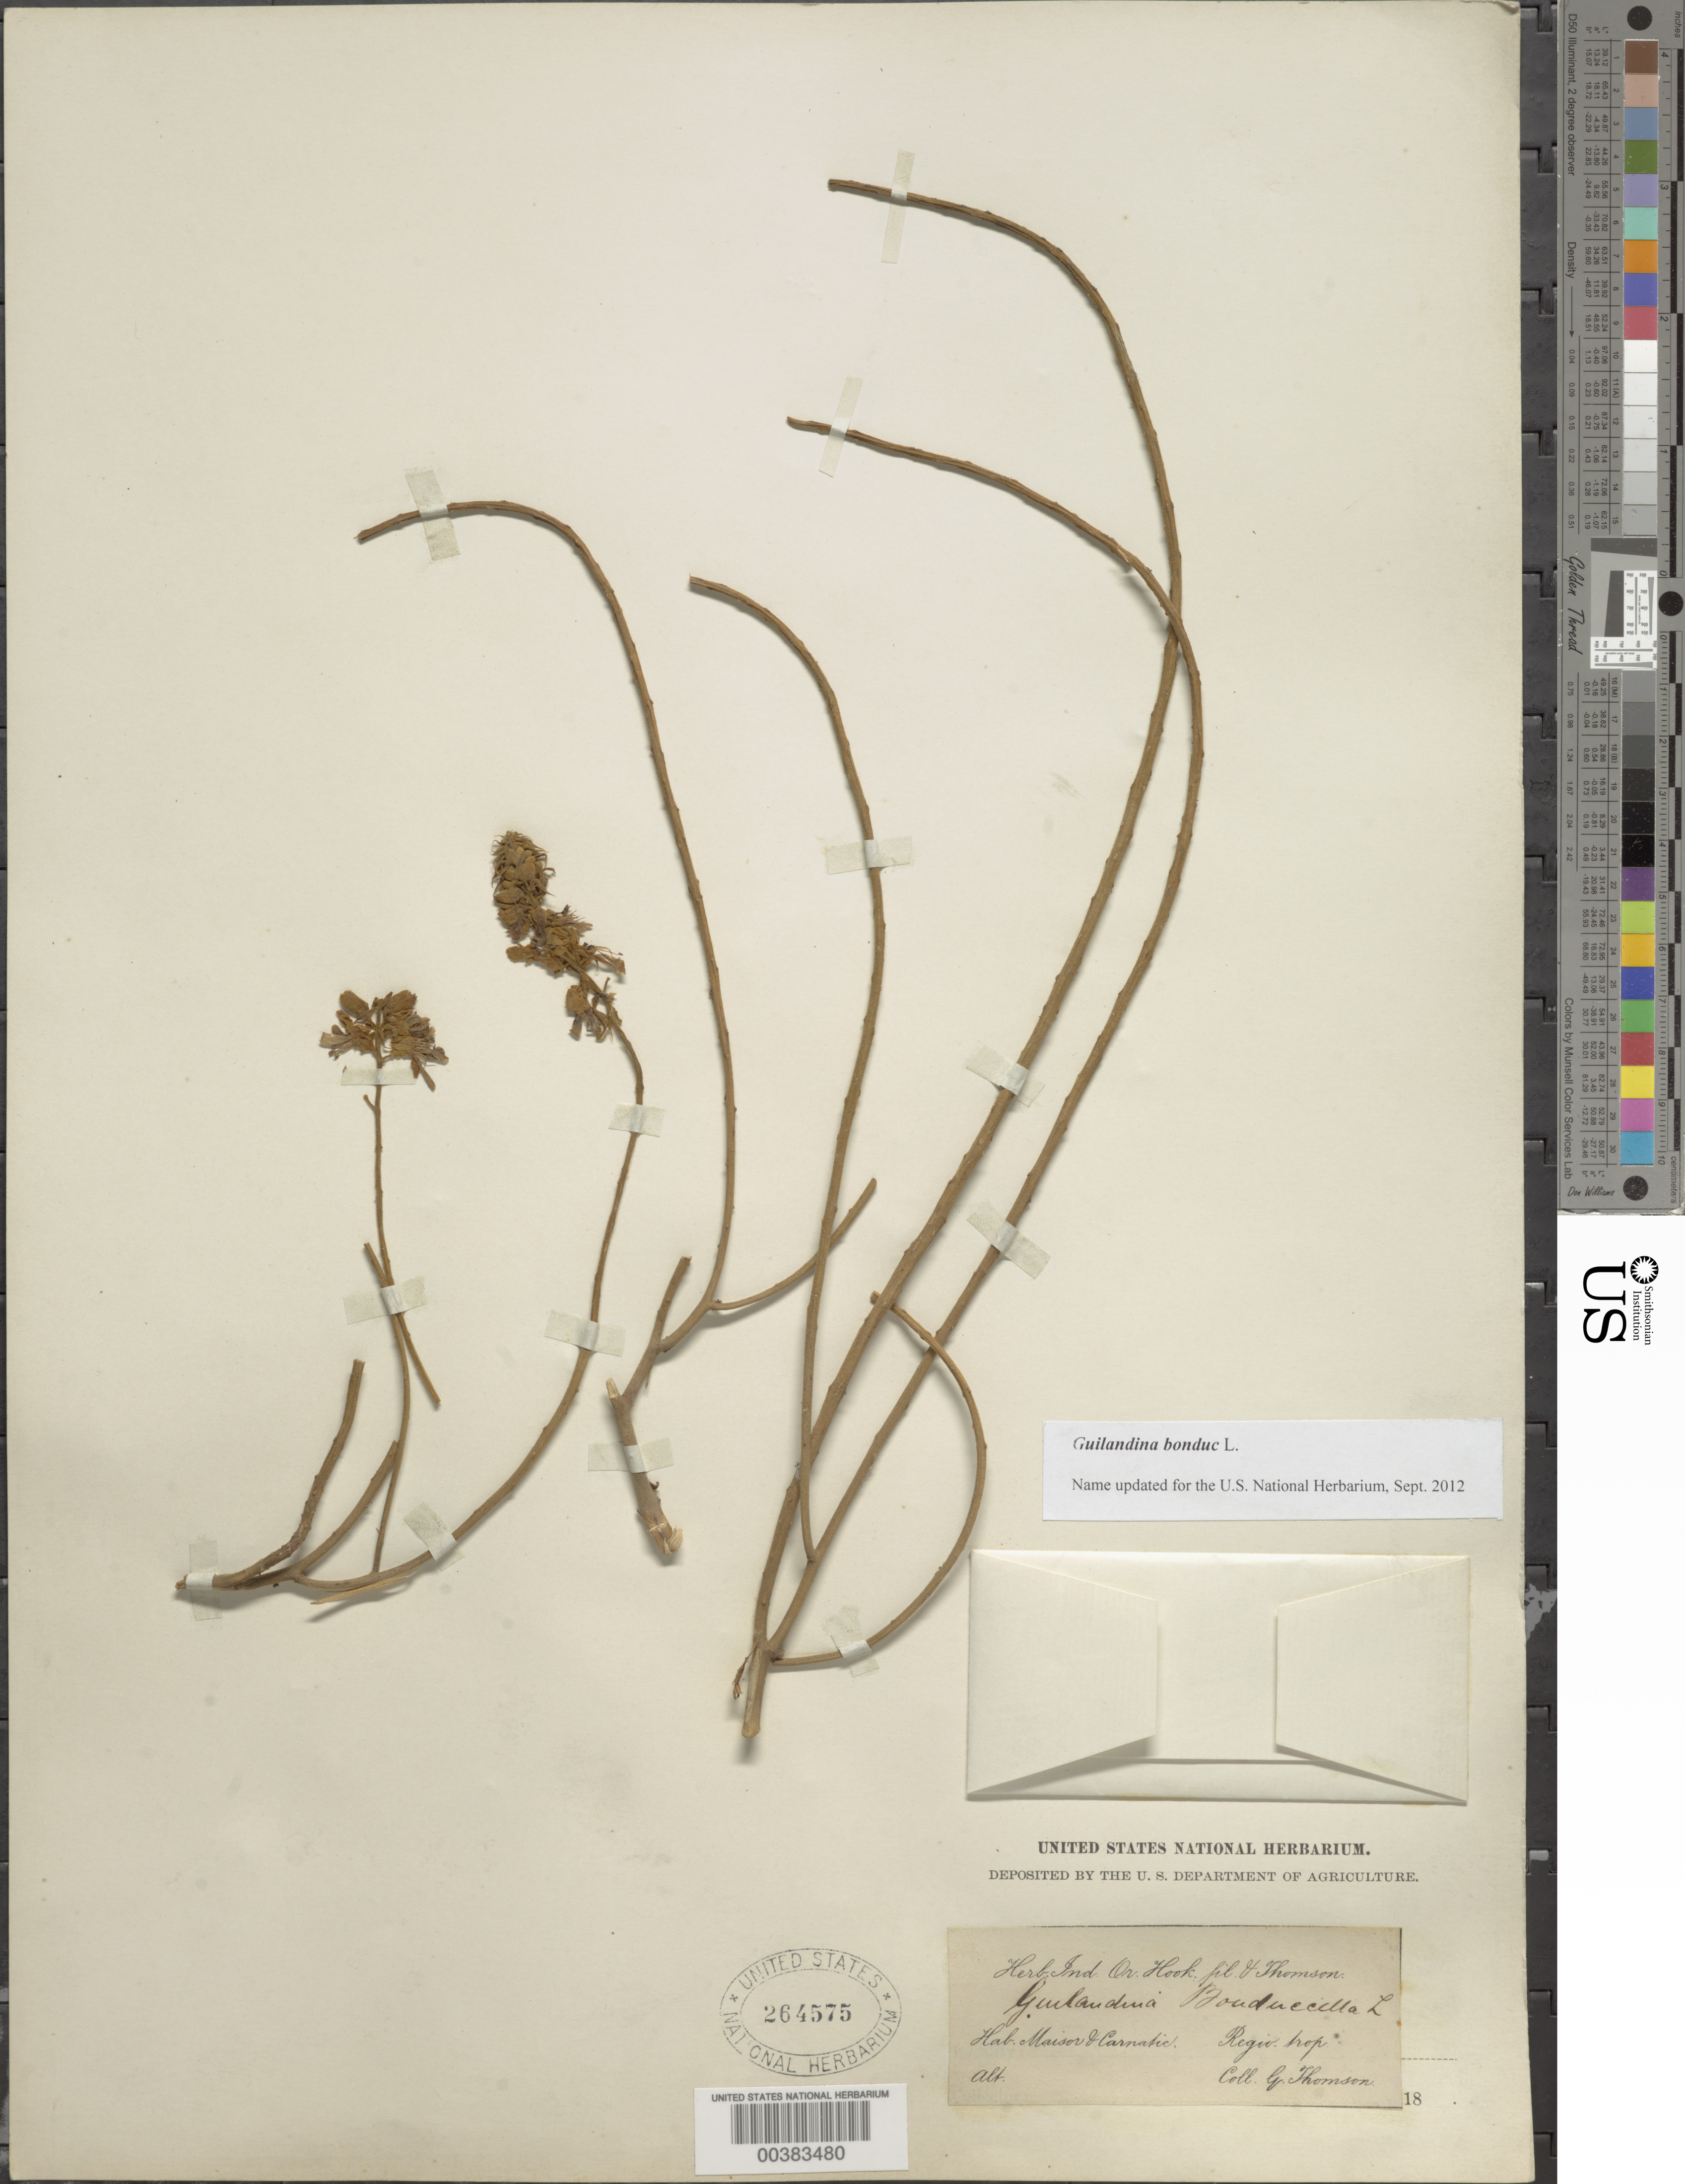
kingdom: Plantae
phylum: Tracheophyta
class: Magnoliopsida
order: Fabales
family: Fabaceae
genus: Guilandina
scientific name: Guilandina bonduc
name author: L.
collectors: G. Thomson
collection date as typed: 18--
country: India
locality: Maisor carnatic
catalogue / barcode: US 264575